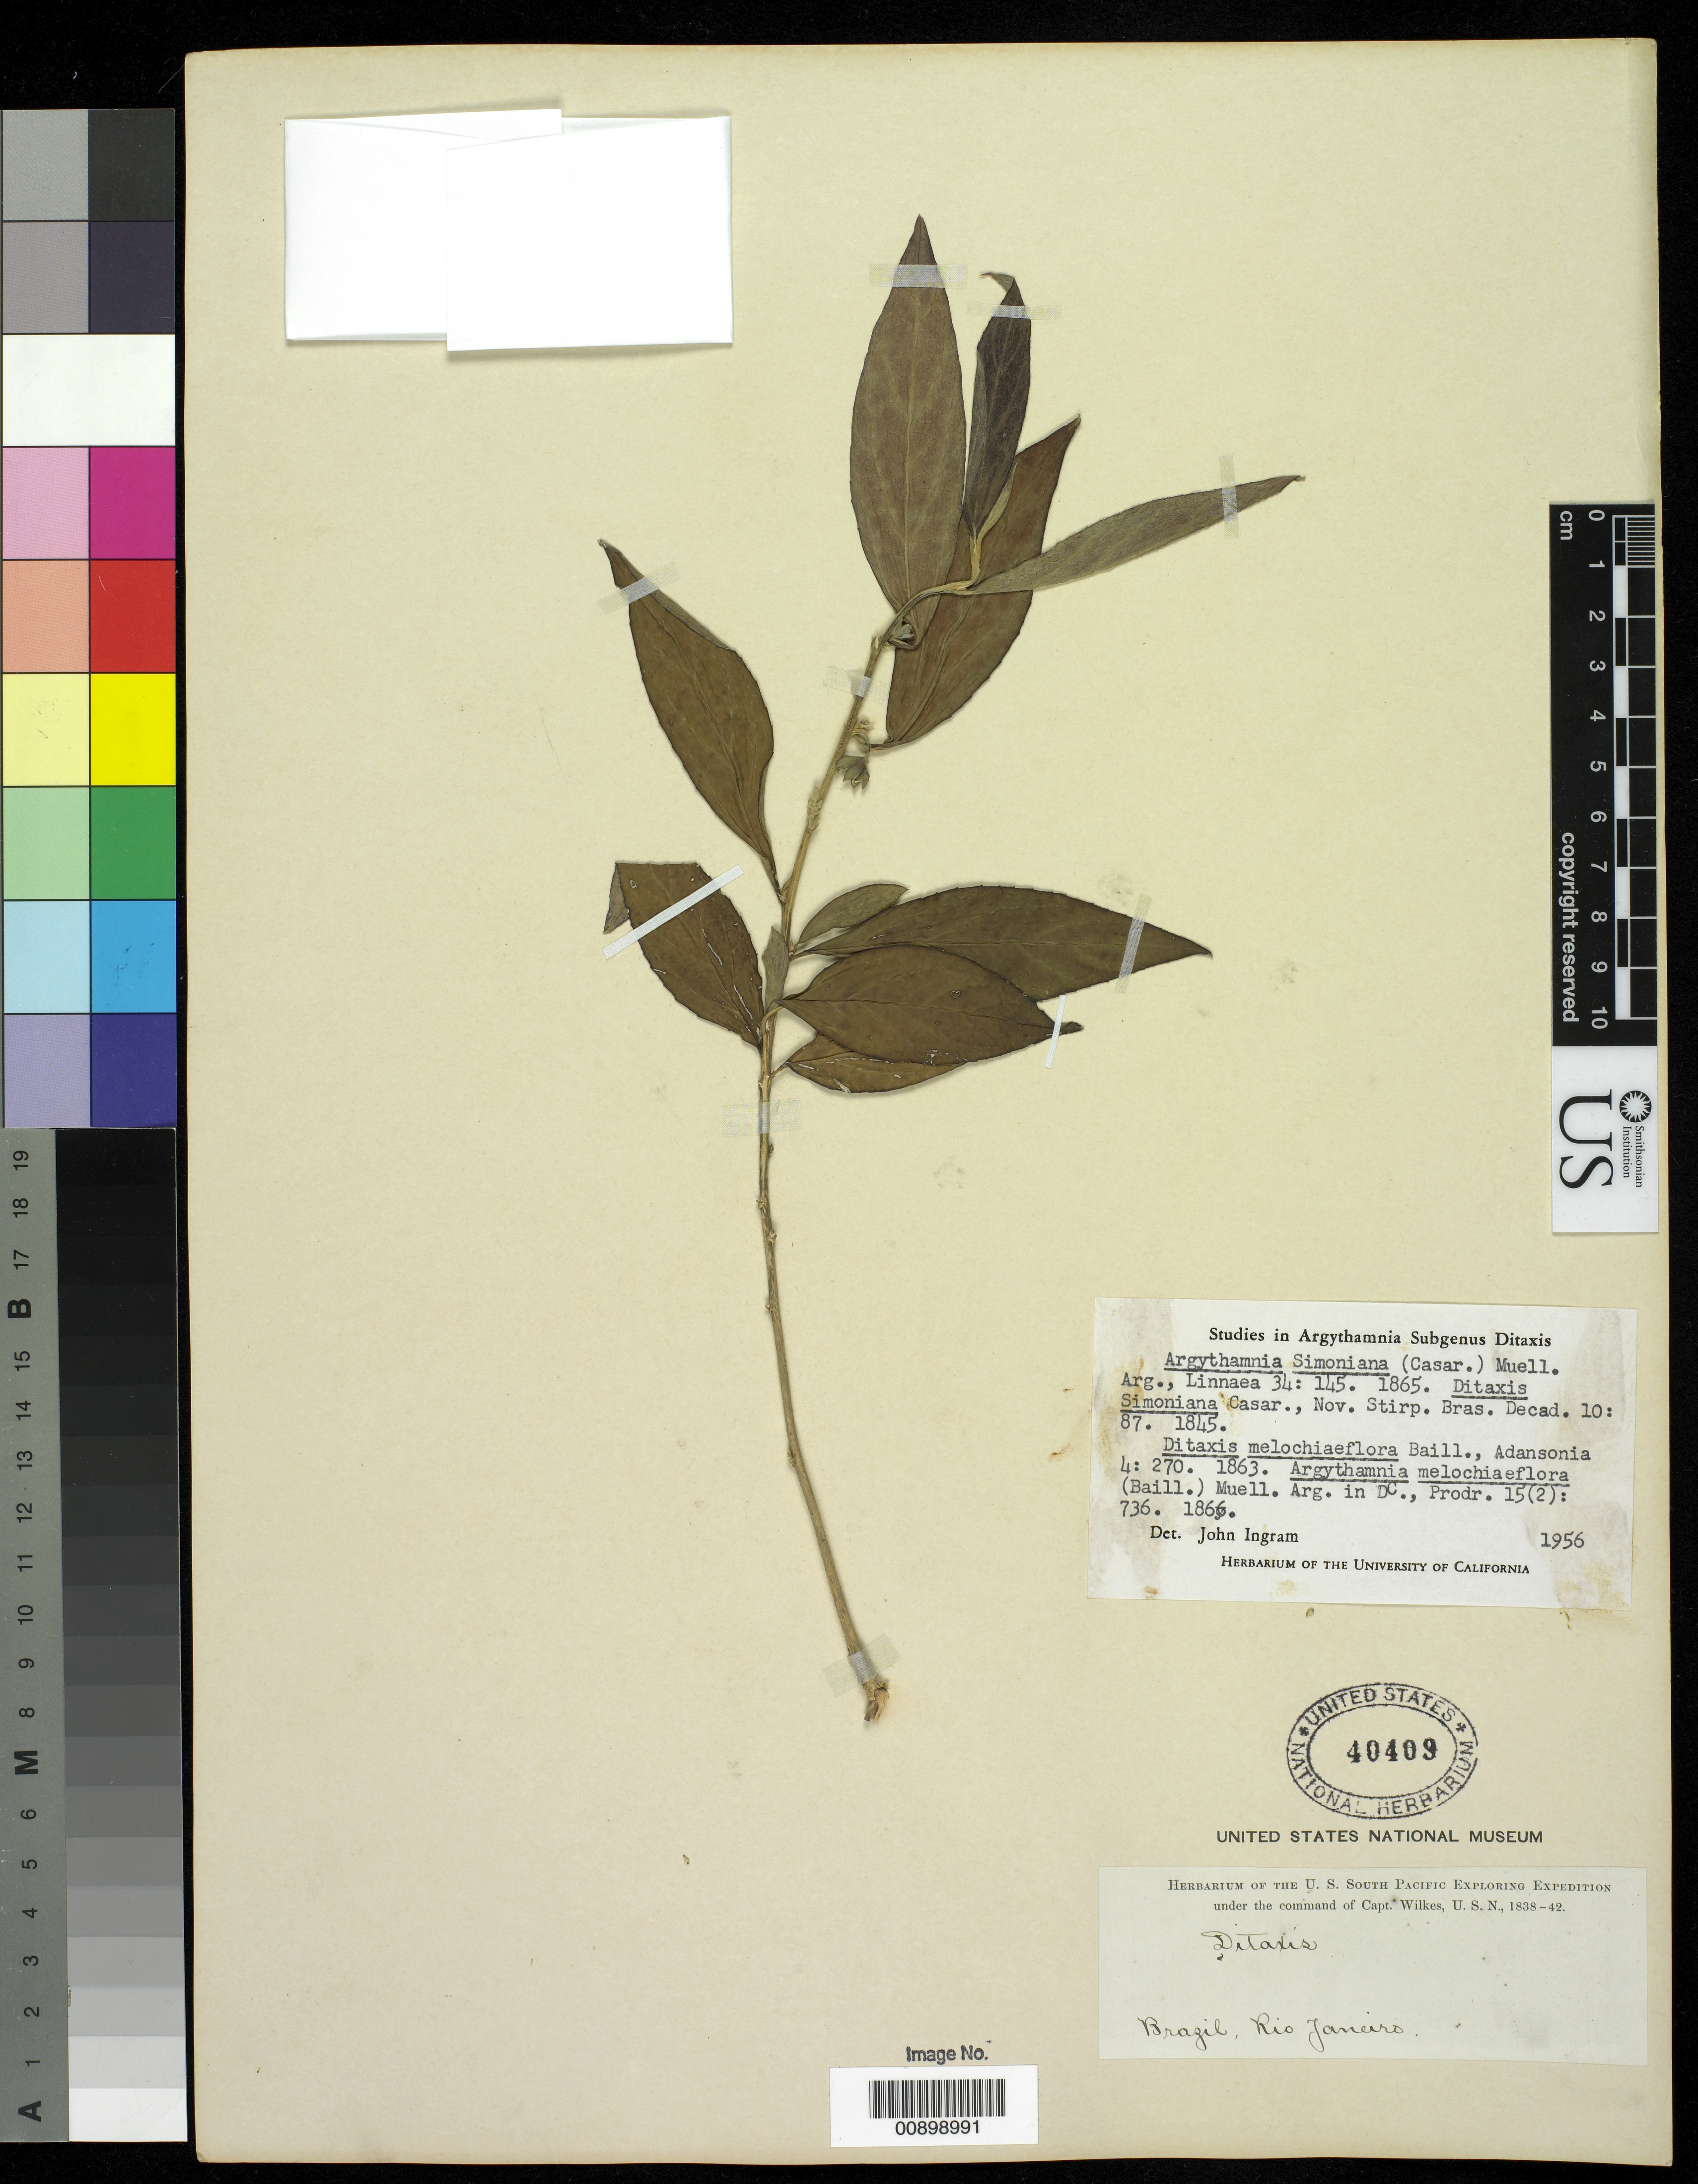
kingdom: Plantae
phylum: Tracheophyta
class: Magnoliopsida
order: Malpighiales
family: Euphorbiaceae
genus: Ditaxis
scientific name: Ditaxis polygama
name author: (Jacq.) L.C. Wheeler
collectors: Wilkes Explor. Exped.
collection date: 1838/1842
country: Brazil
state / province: Rio de Janeiro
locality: Brazil, Rio Janeiro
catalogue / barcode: US 40409